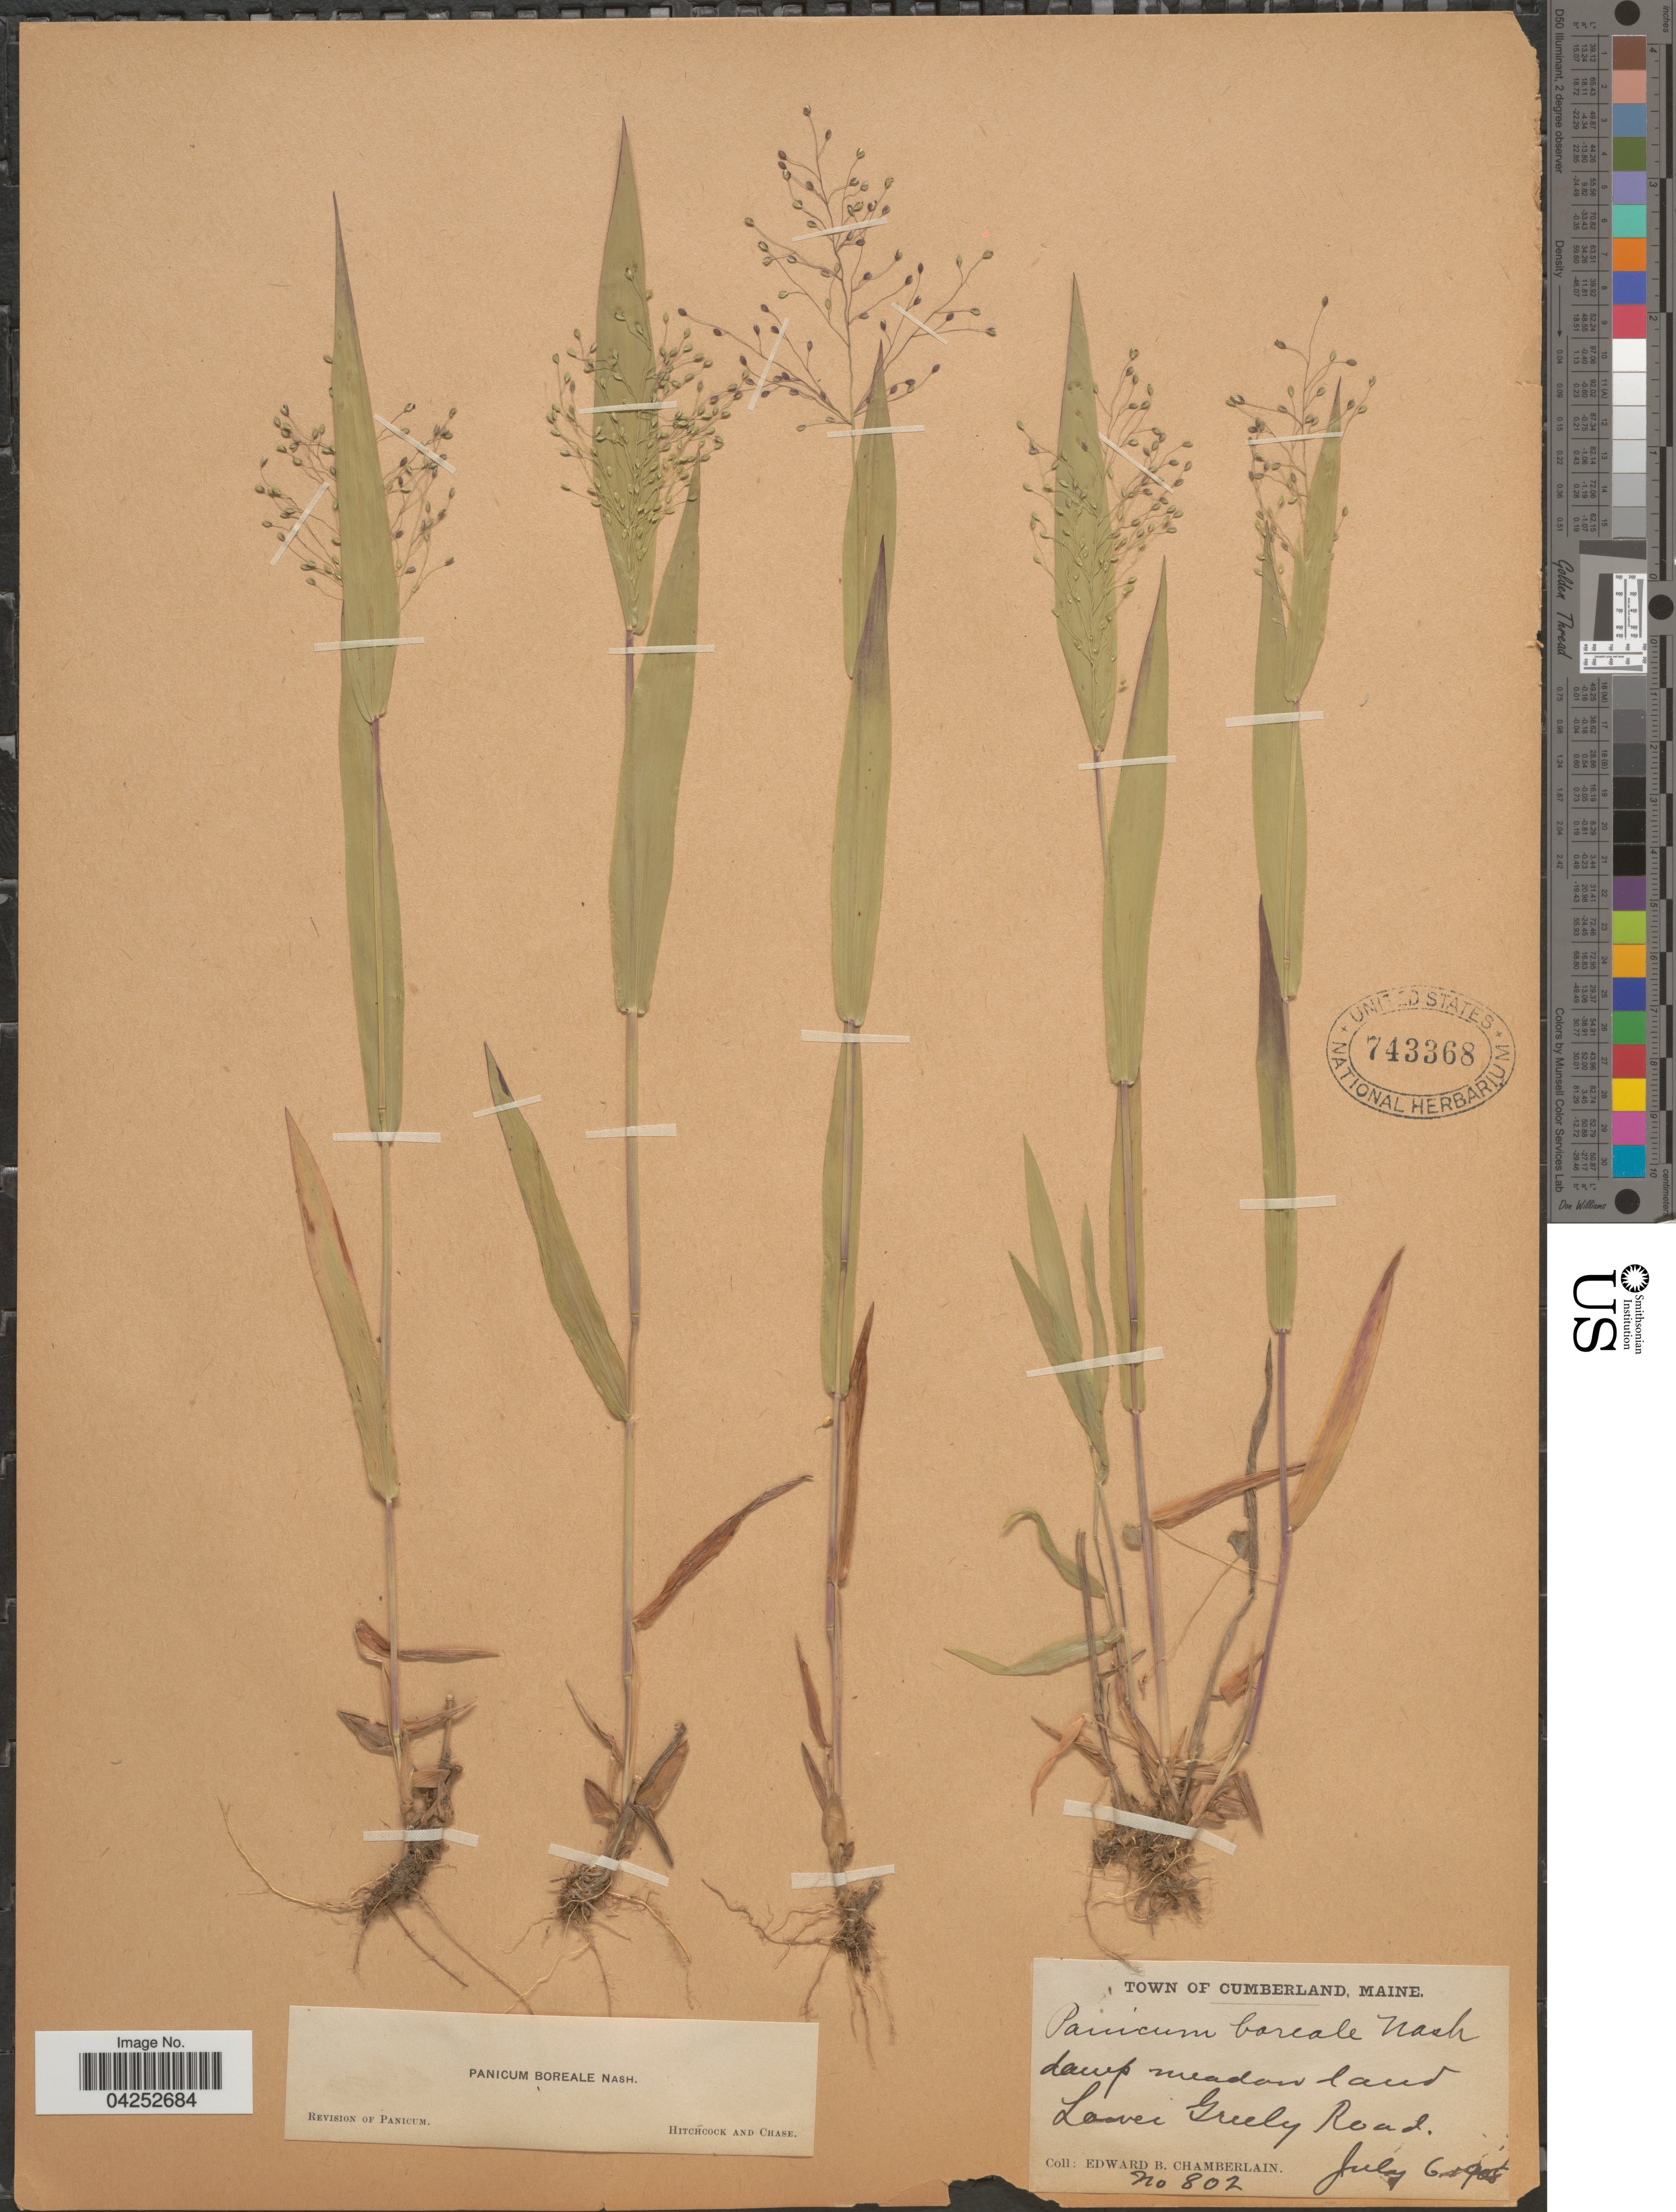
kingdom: Plantae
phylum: Tracheophyta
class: Liliopsida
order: Poales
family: Poaceae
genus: Dichanthelium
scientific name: Dichanthelium boreale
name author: (Nash) Freckmann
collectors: E. Chamberlain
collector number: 802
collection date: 1905-07-06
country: United States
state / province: Maine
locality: Town of Cumberland. Damp meadow land Lover Greely Road.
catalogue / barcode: US 743368